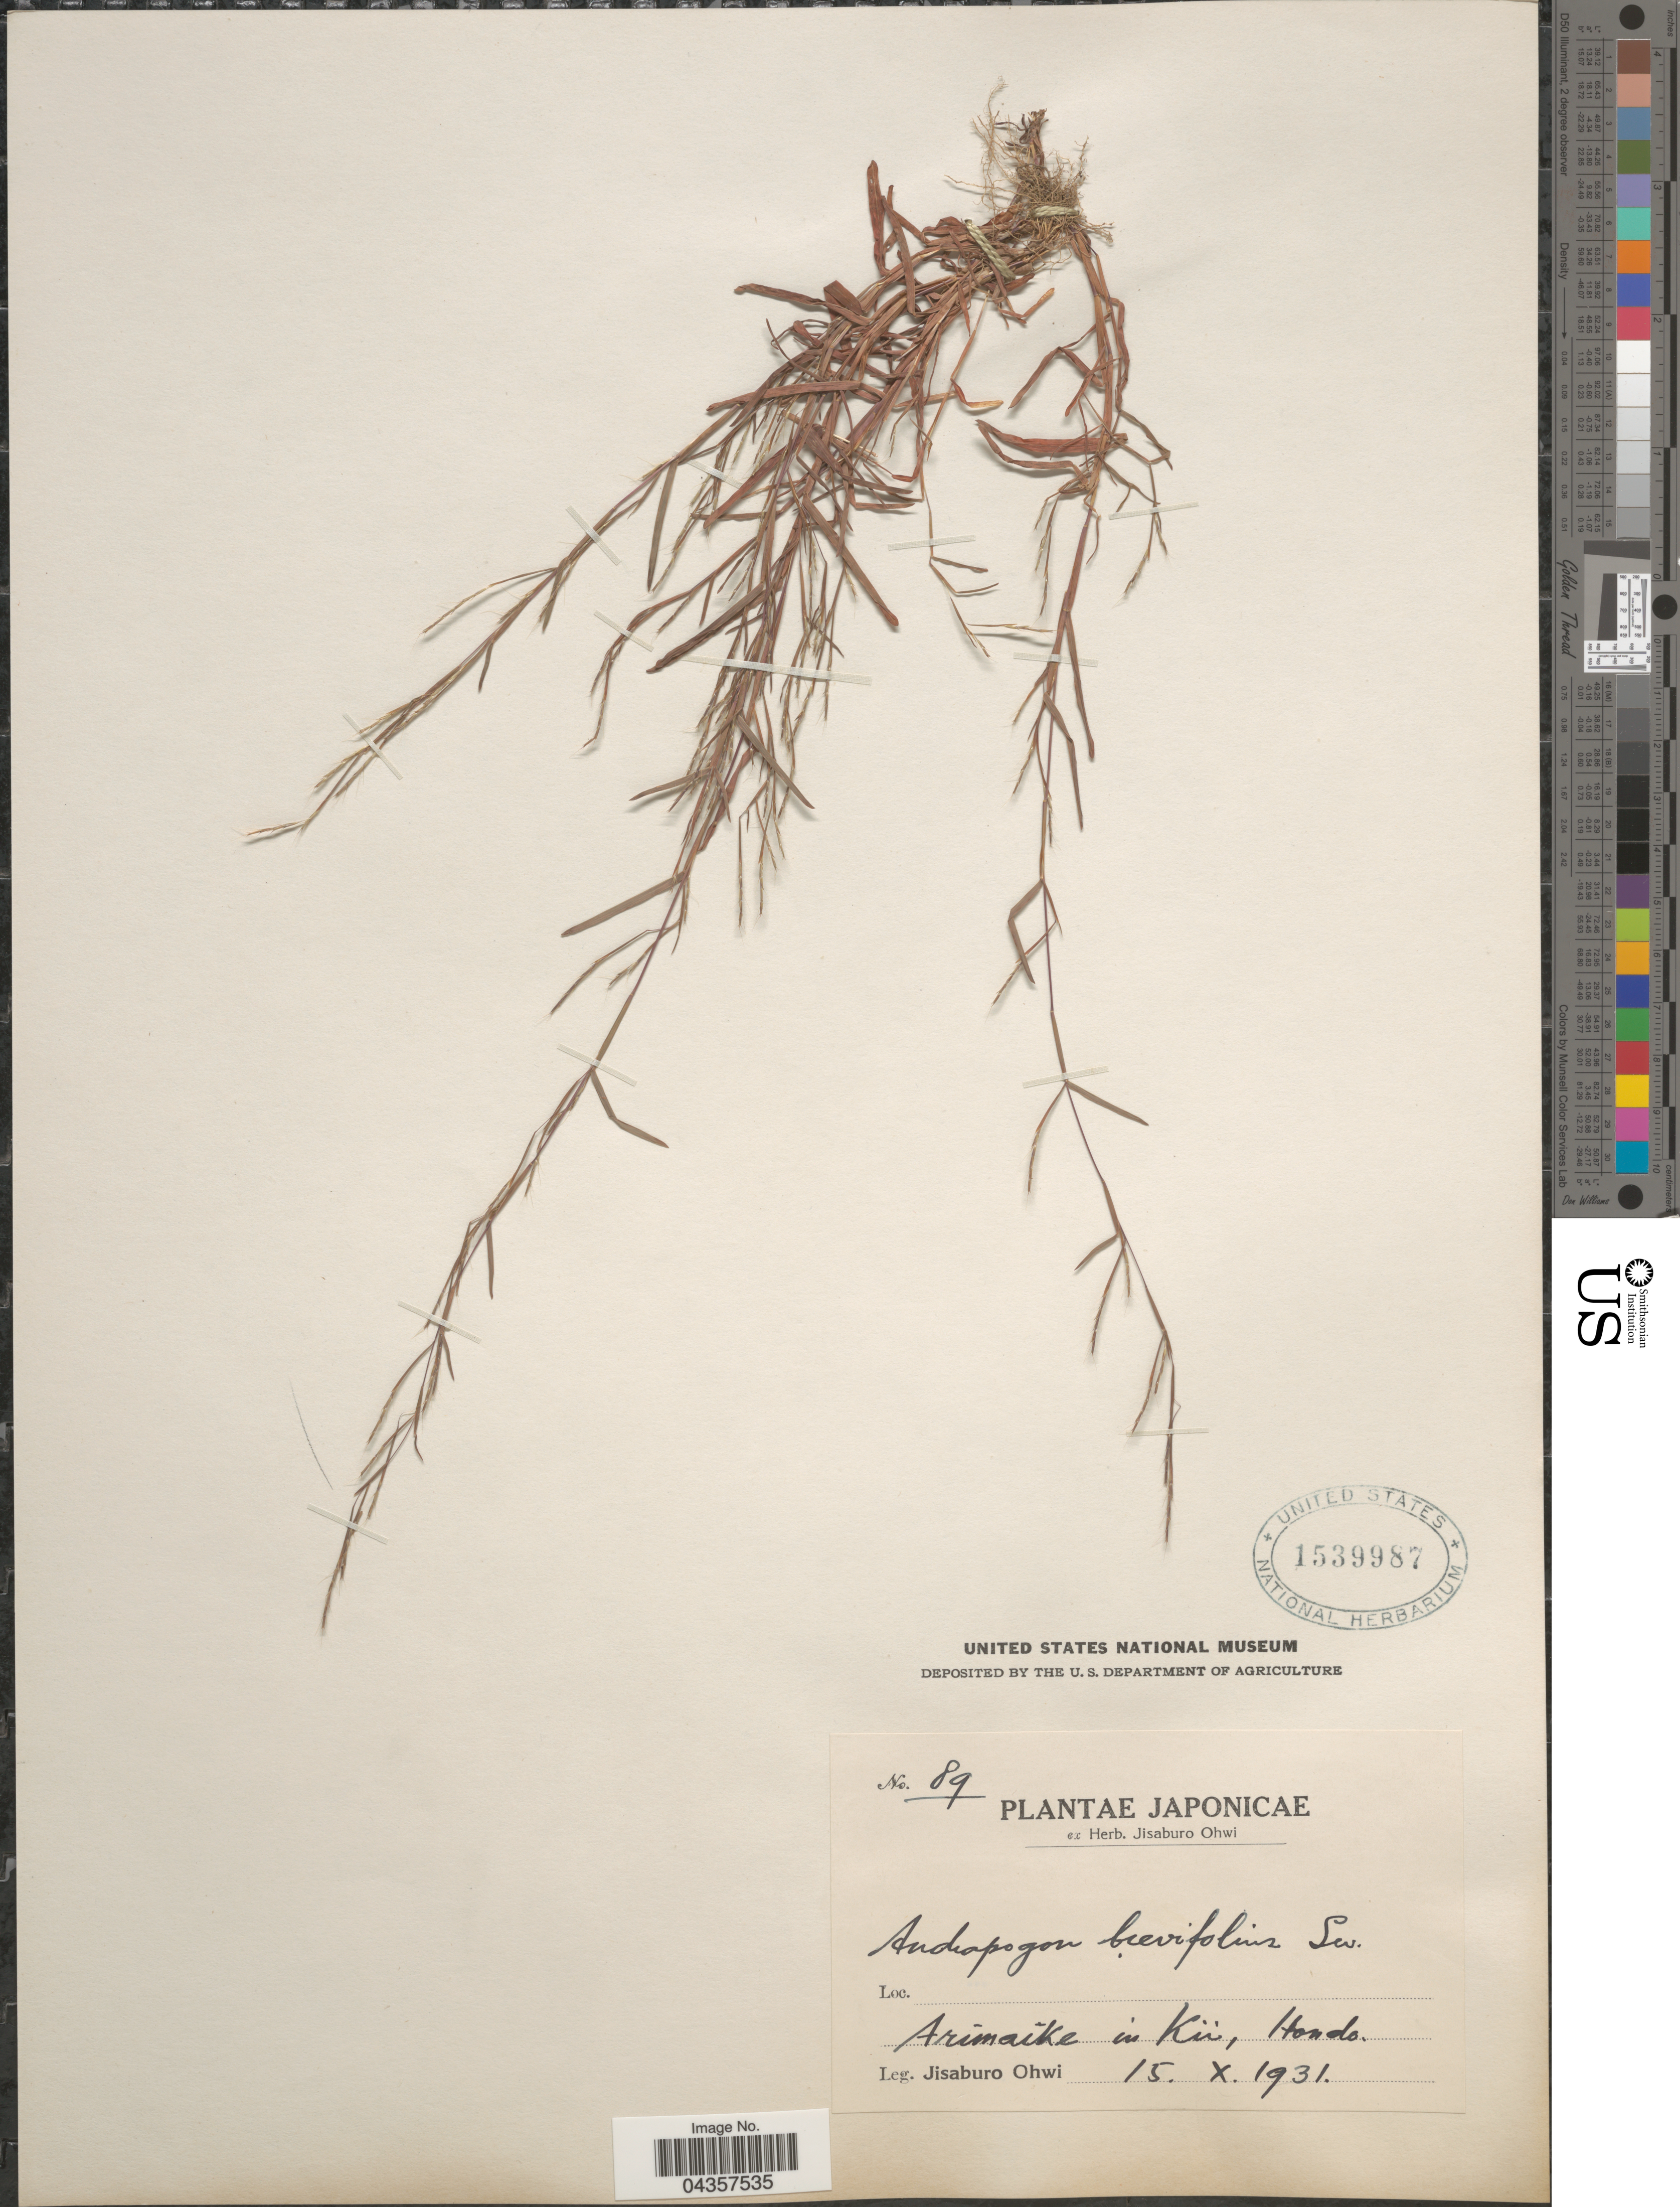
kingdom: Plantae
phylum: Tracheophyta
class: Liliopsida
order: Poales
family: Poaceae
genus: Schizachyrium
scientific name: Schizachyrium sp.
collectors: J. Ohwi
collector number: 89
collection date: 1931-10-15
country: Japan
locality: Arimaike in Kii, Hondo.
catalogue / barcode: US 1539987